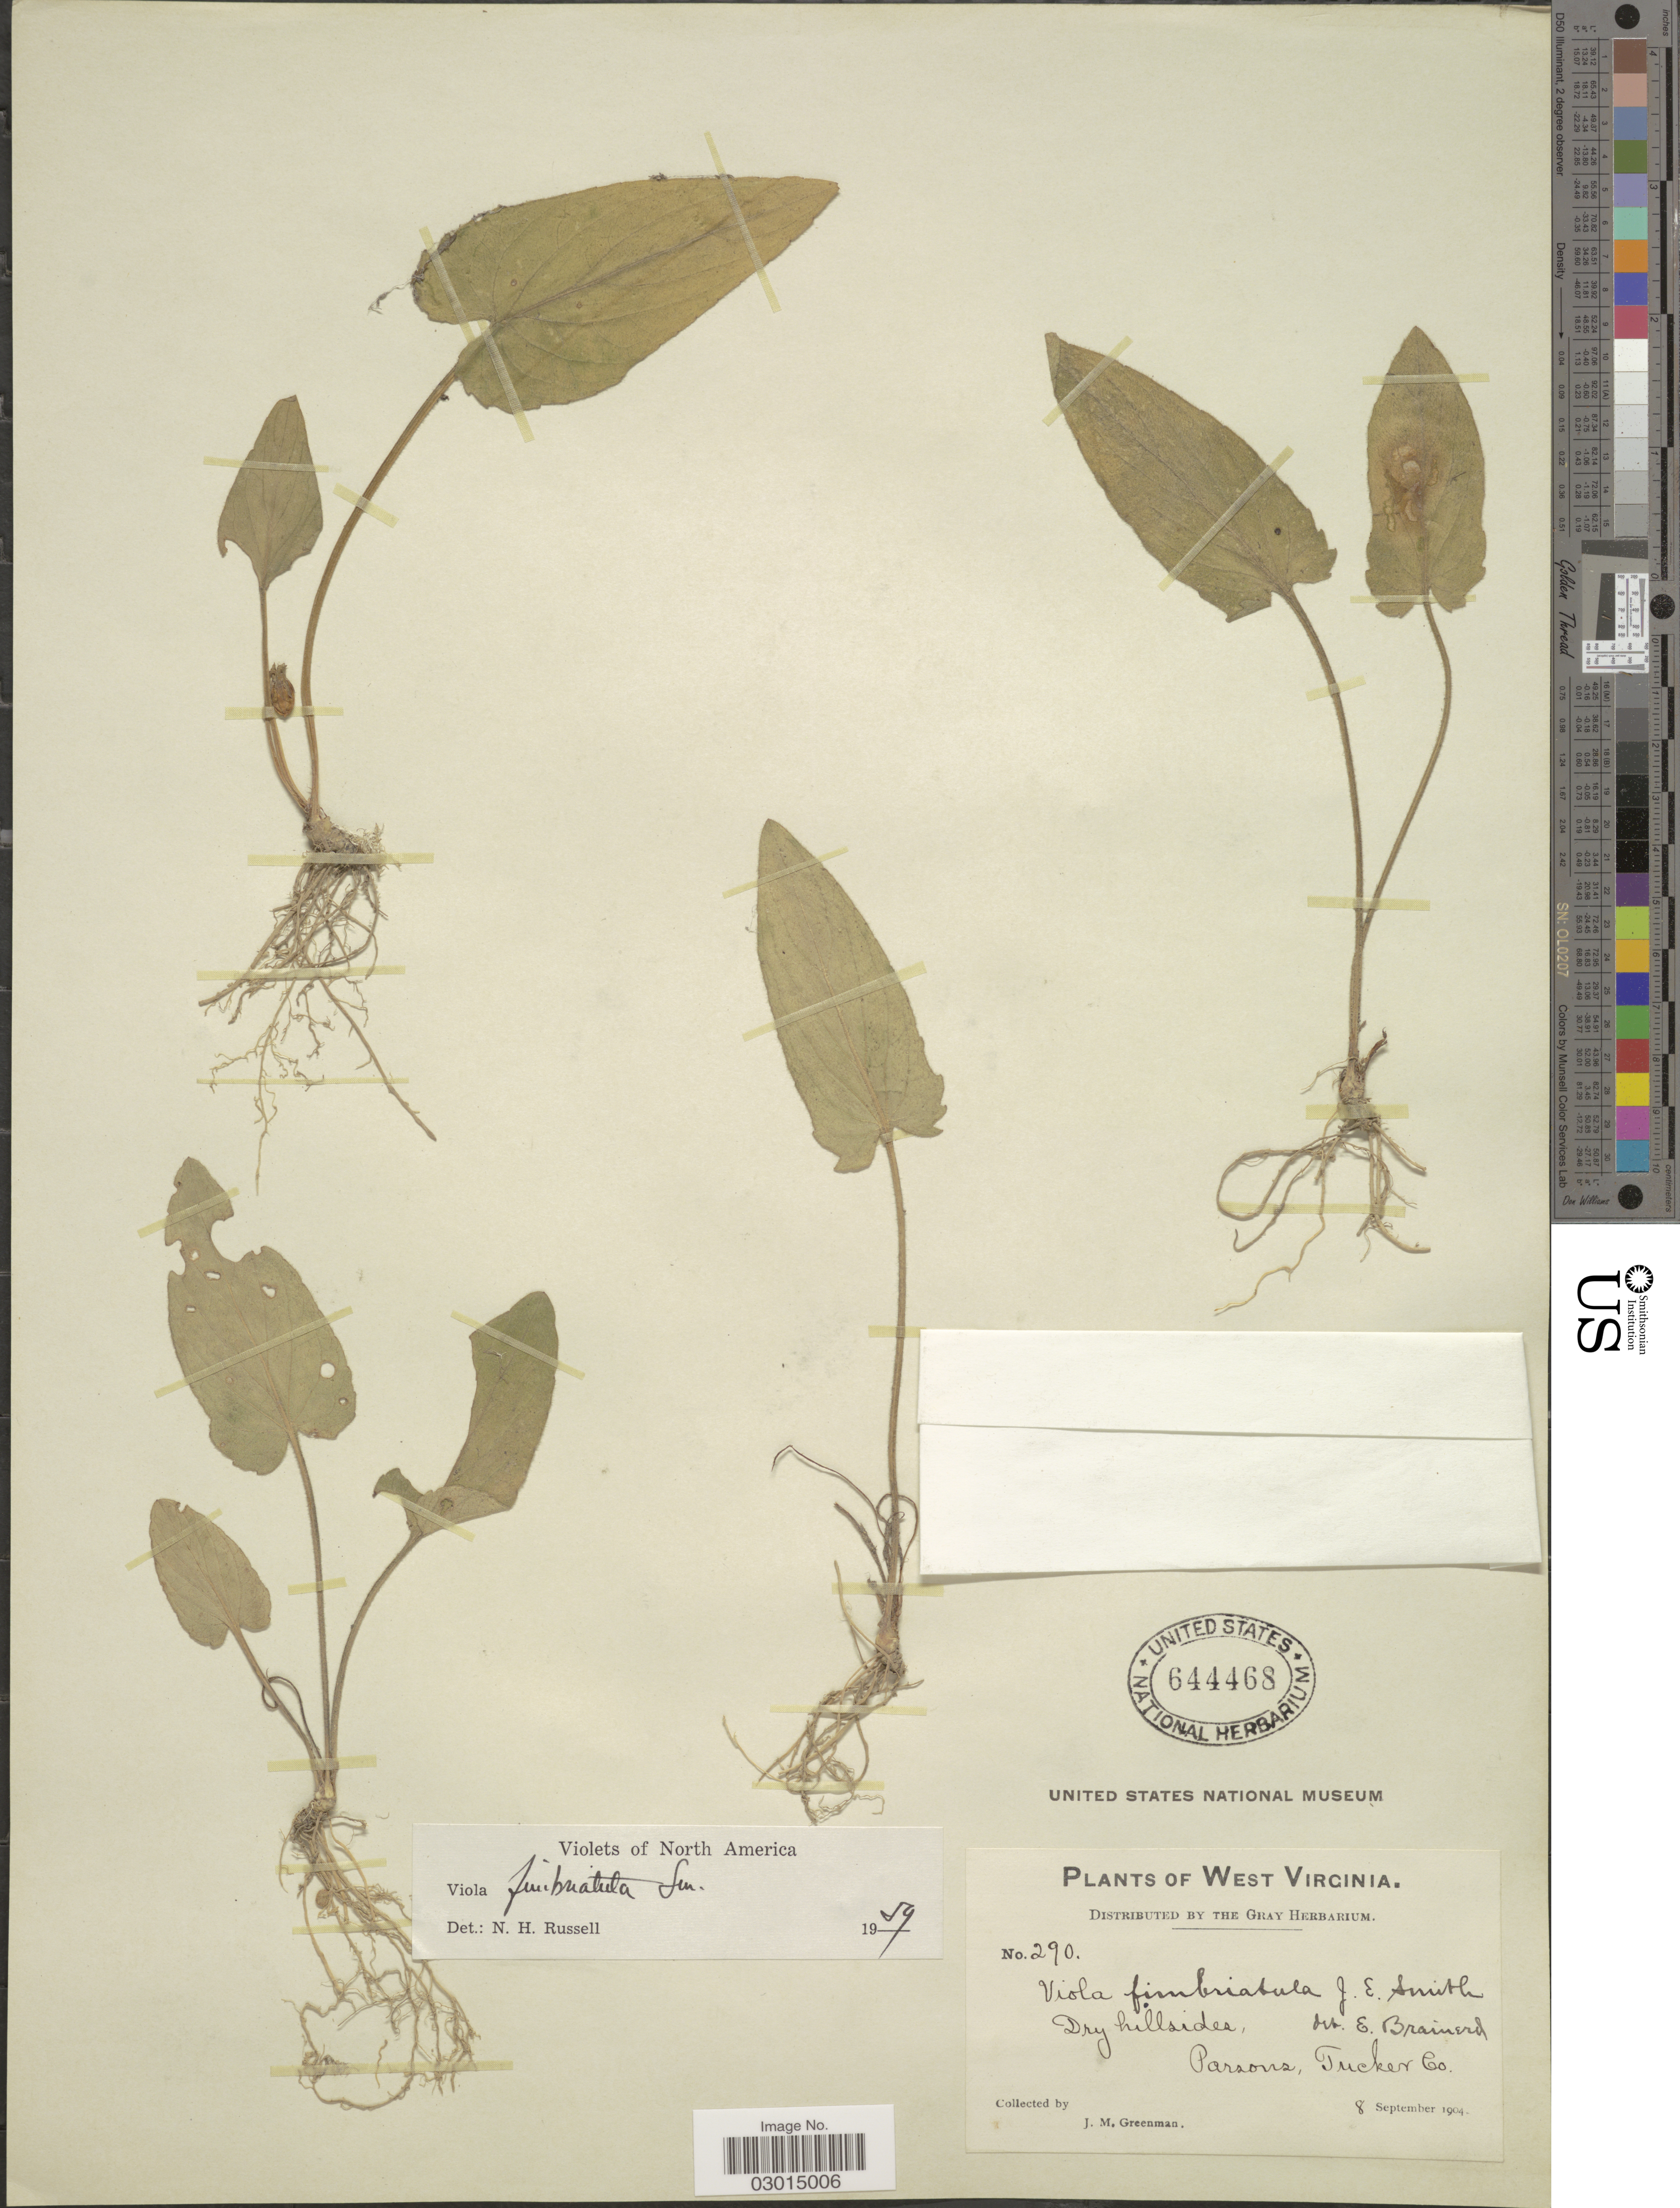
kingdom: Plantae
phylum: Tracheophyta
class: Magnoliopsida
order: Malpighiales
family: Violaceae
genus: Viola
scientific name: Viola fimbriatula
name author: Small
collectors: J. M. Greenman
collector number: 290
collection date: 1904-09-08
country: United States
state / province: West Virginia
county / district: Tucker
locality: Dry hillside, Parsons, Tucker Co.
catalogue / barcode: US 644468